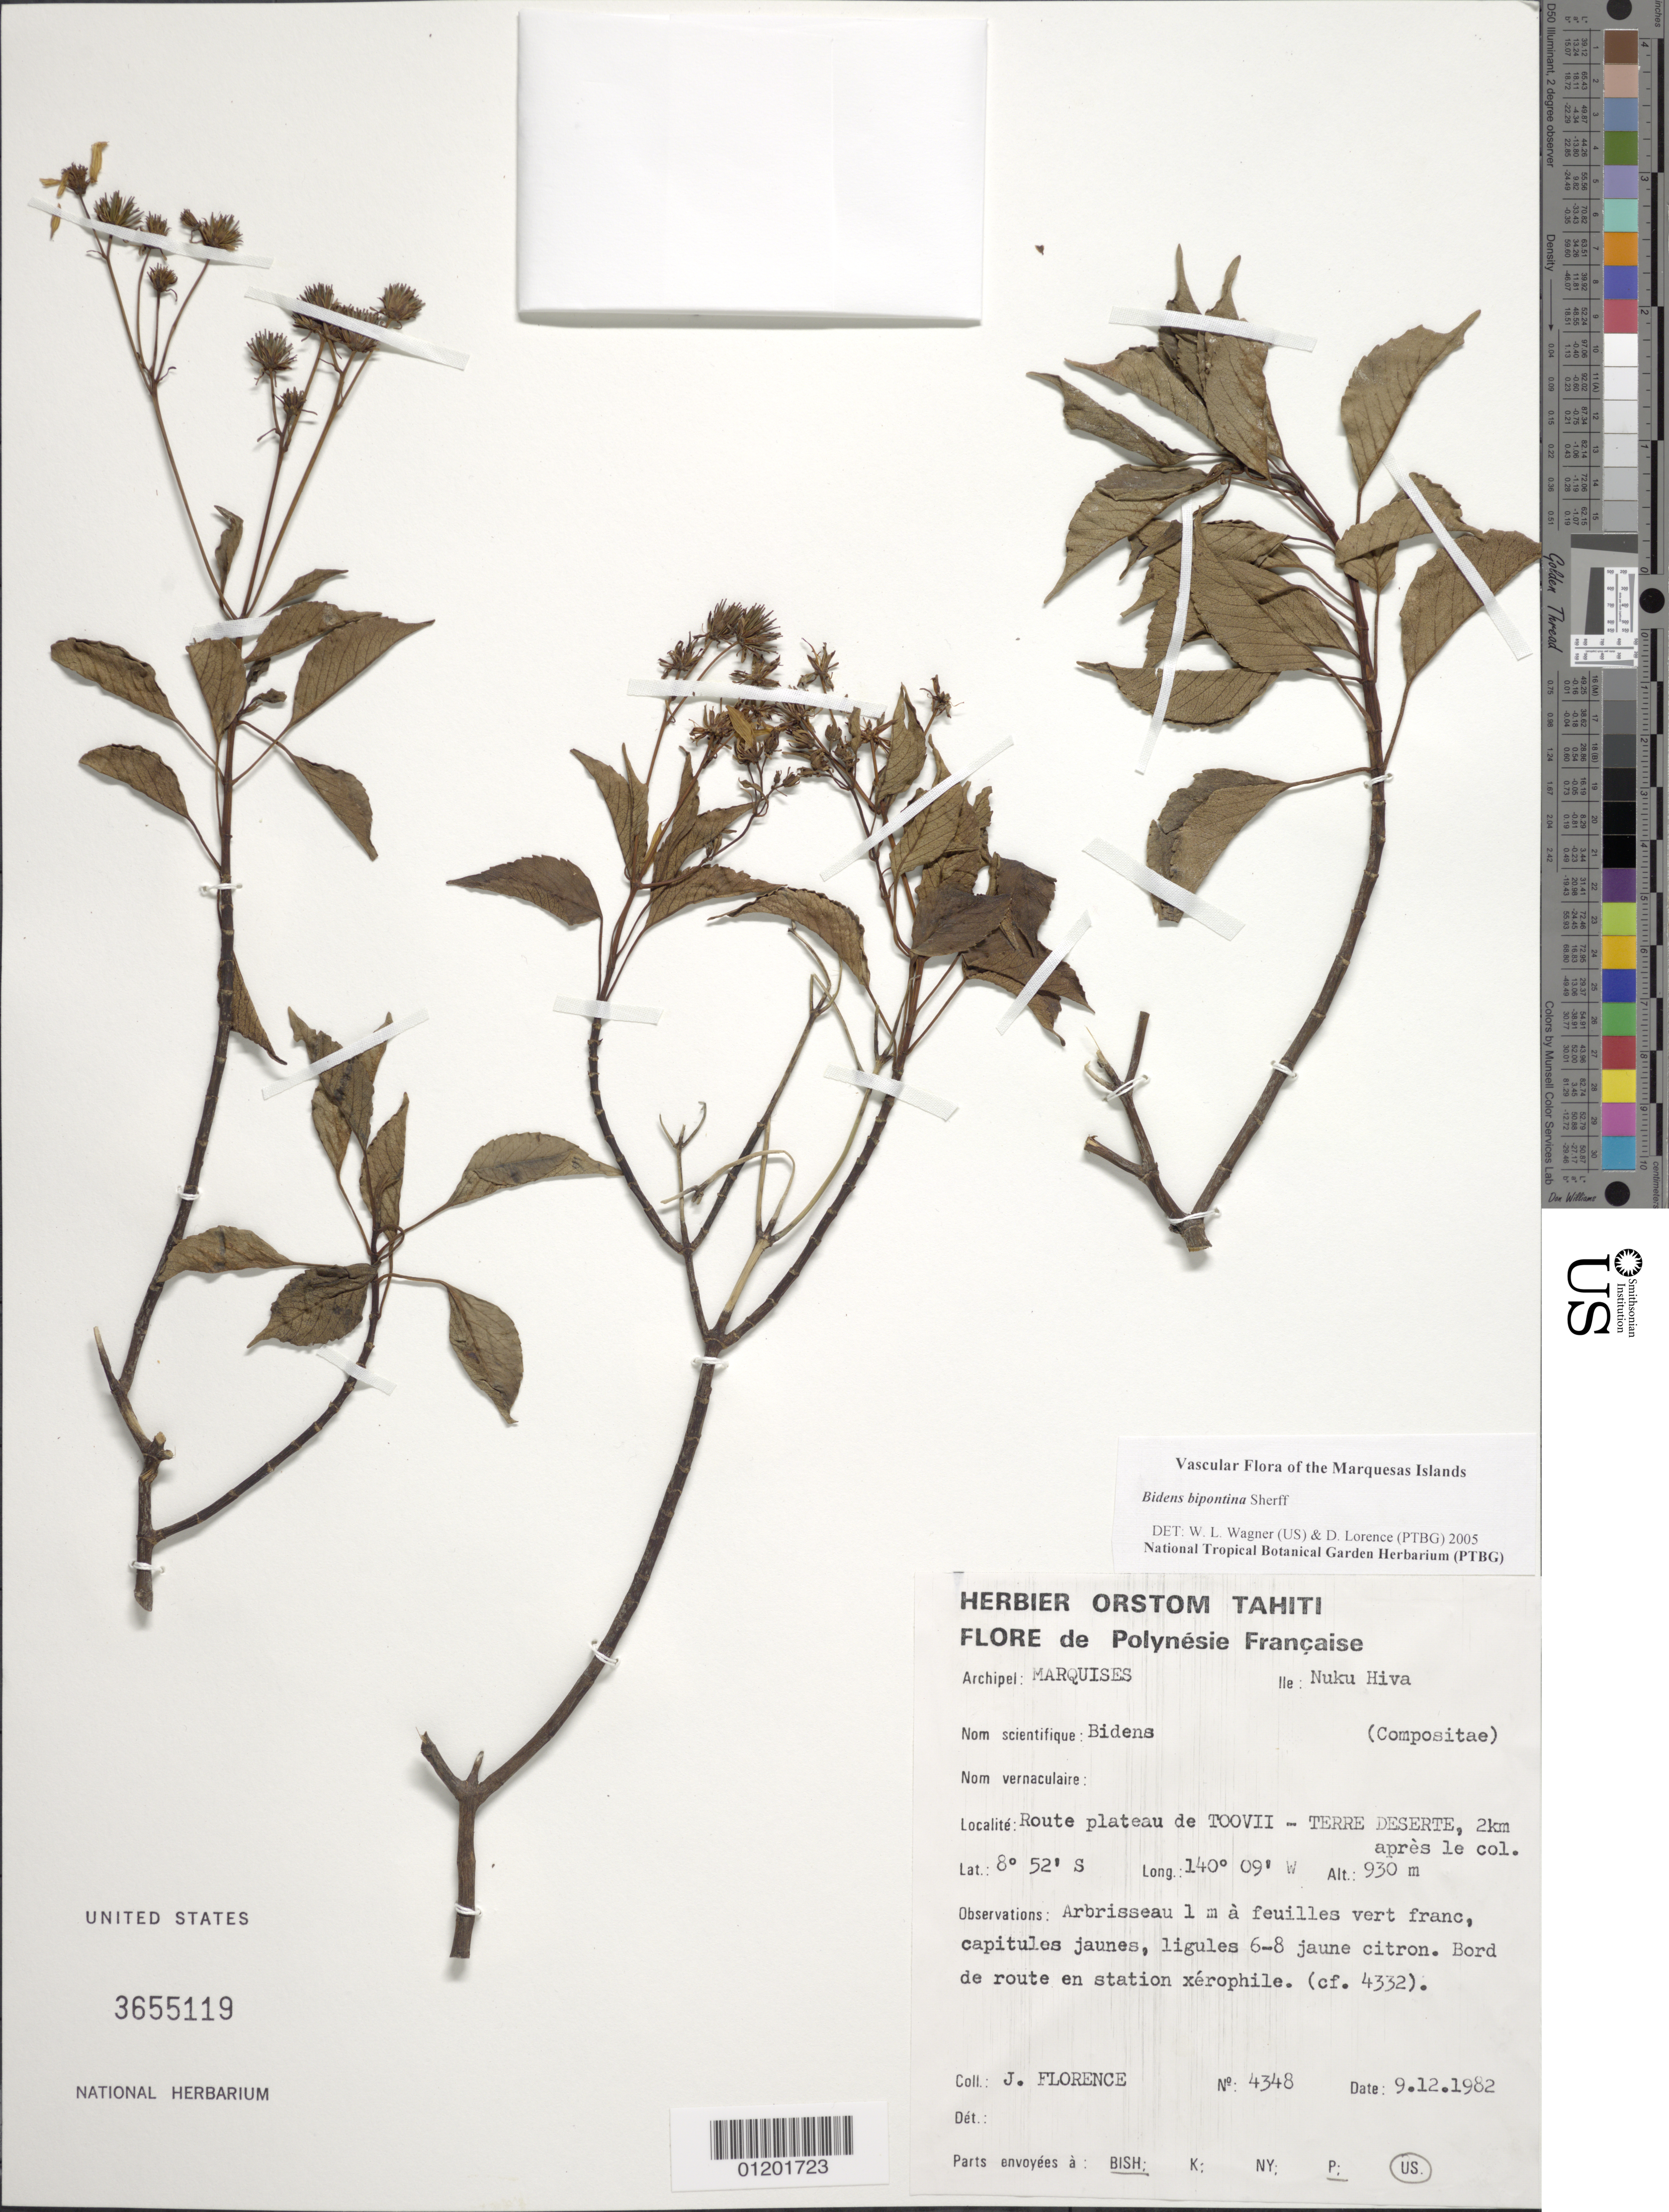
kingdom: Plantae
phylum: Tracheophyta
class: Magnoliopsida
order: Asterales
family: Asteraceae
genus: Bidens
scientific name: Bidens bipontina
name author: Sherff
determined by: Wagner, W. L., (BOT), Smithsonian Institution - National Museum of Natural History (UNITED STATES)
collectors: J. Florence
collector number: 4348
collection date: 1982-12-09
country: French Polynesia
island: Nuku Hiva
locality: route plateau de Toovii- Terre Deserte, 2 km après le col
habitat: Bord de route en station xérophile (cf. 4332)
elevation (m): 930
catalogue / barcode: US 3655119